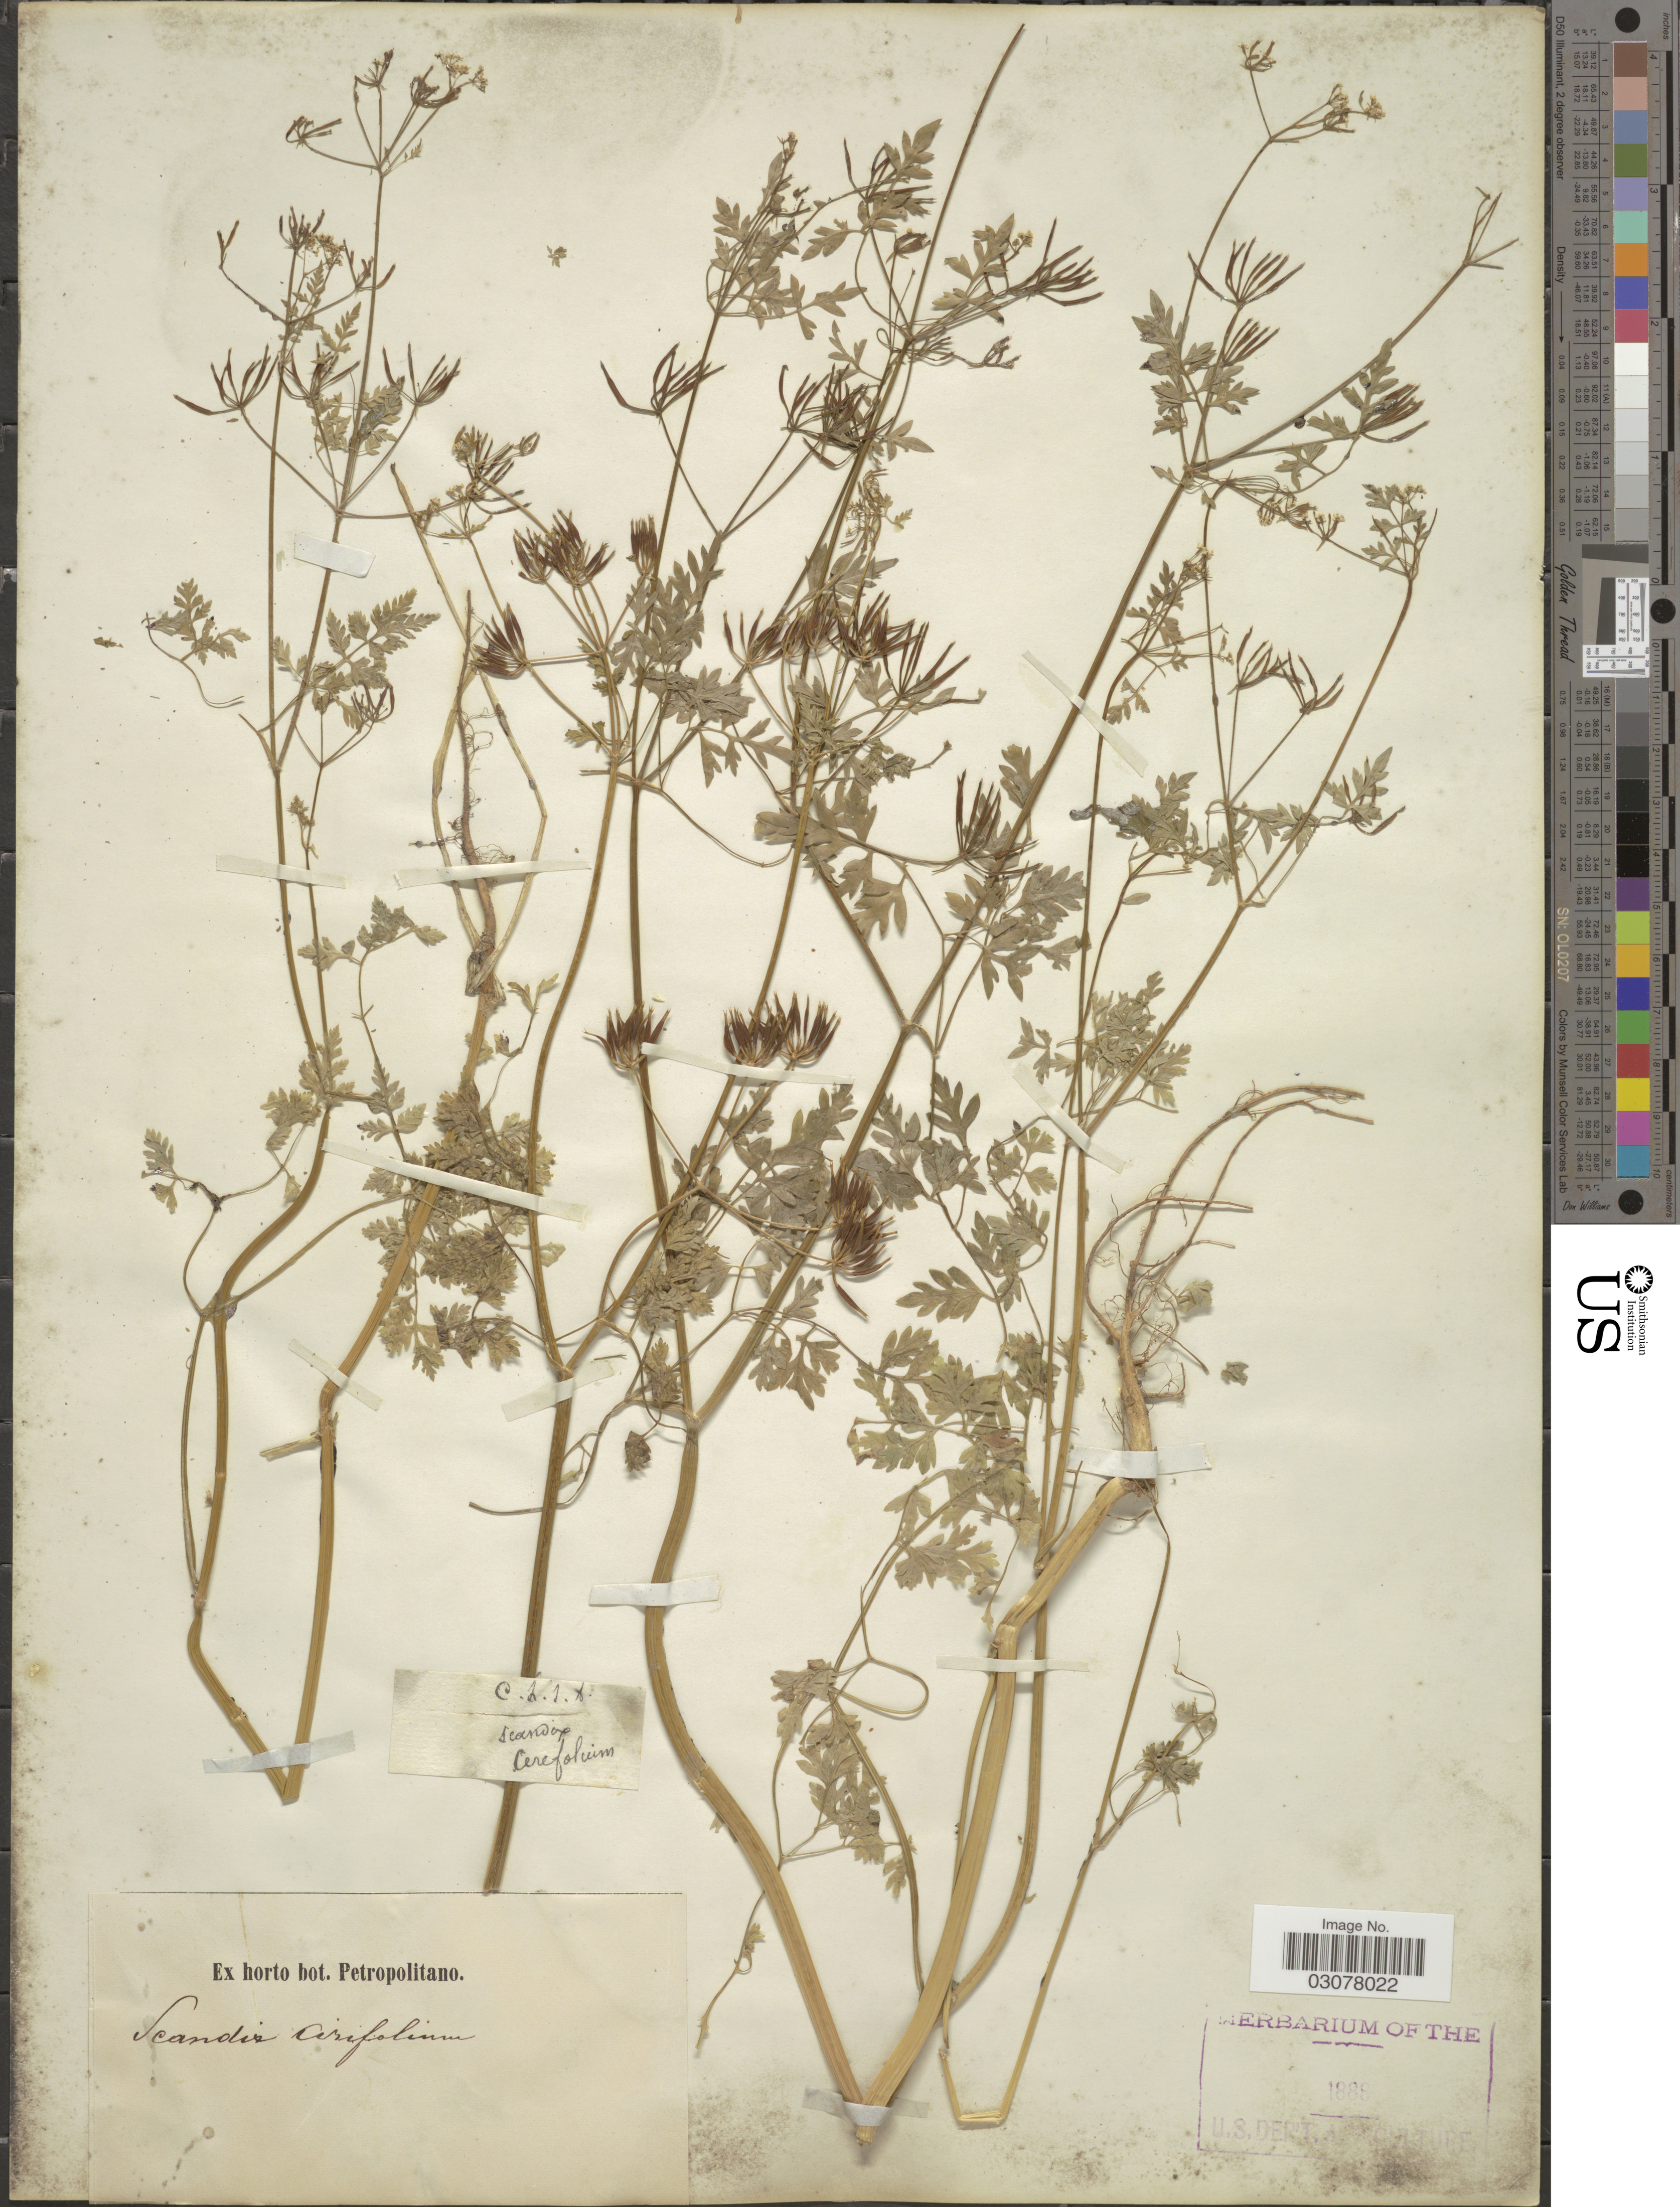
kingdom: Plantae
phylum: Tracheophyta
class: Magnoliopsida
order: Apiales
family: Apiaceae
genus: Anthriscus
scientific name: Anthriscus cerefolium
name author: (L.) Hoffm.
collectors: ex Horto Bot. Petropolitano